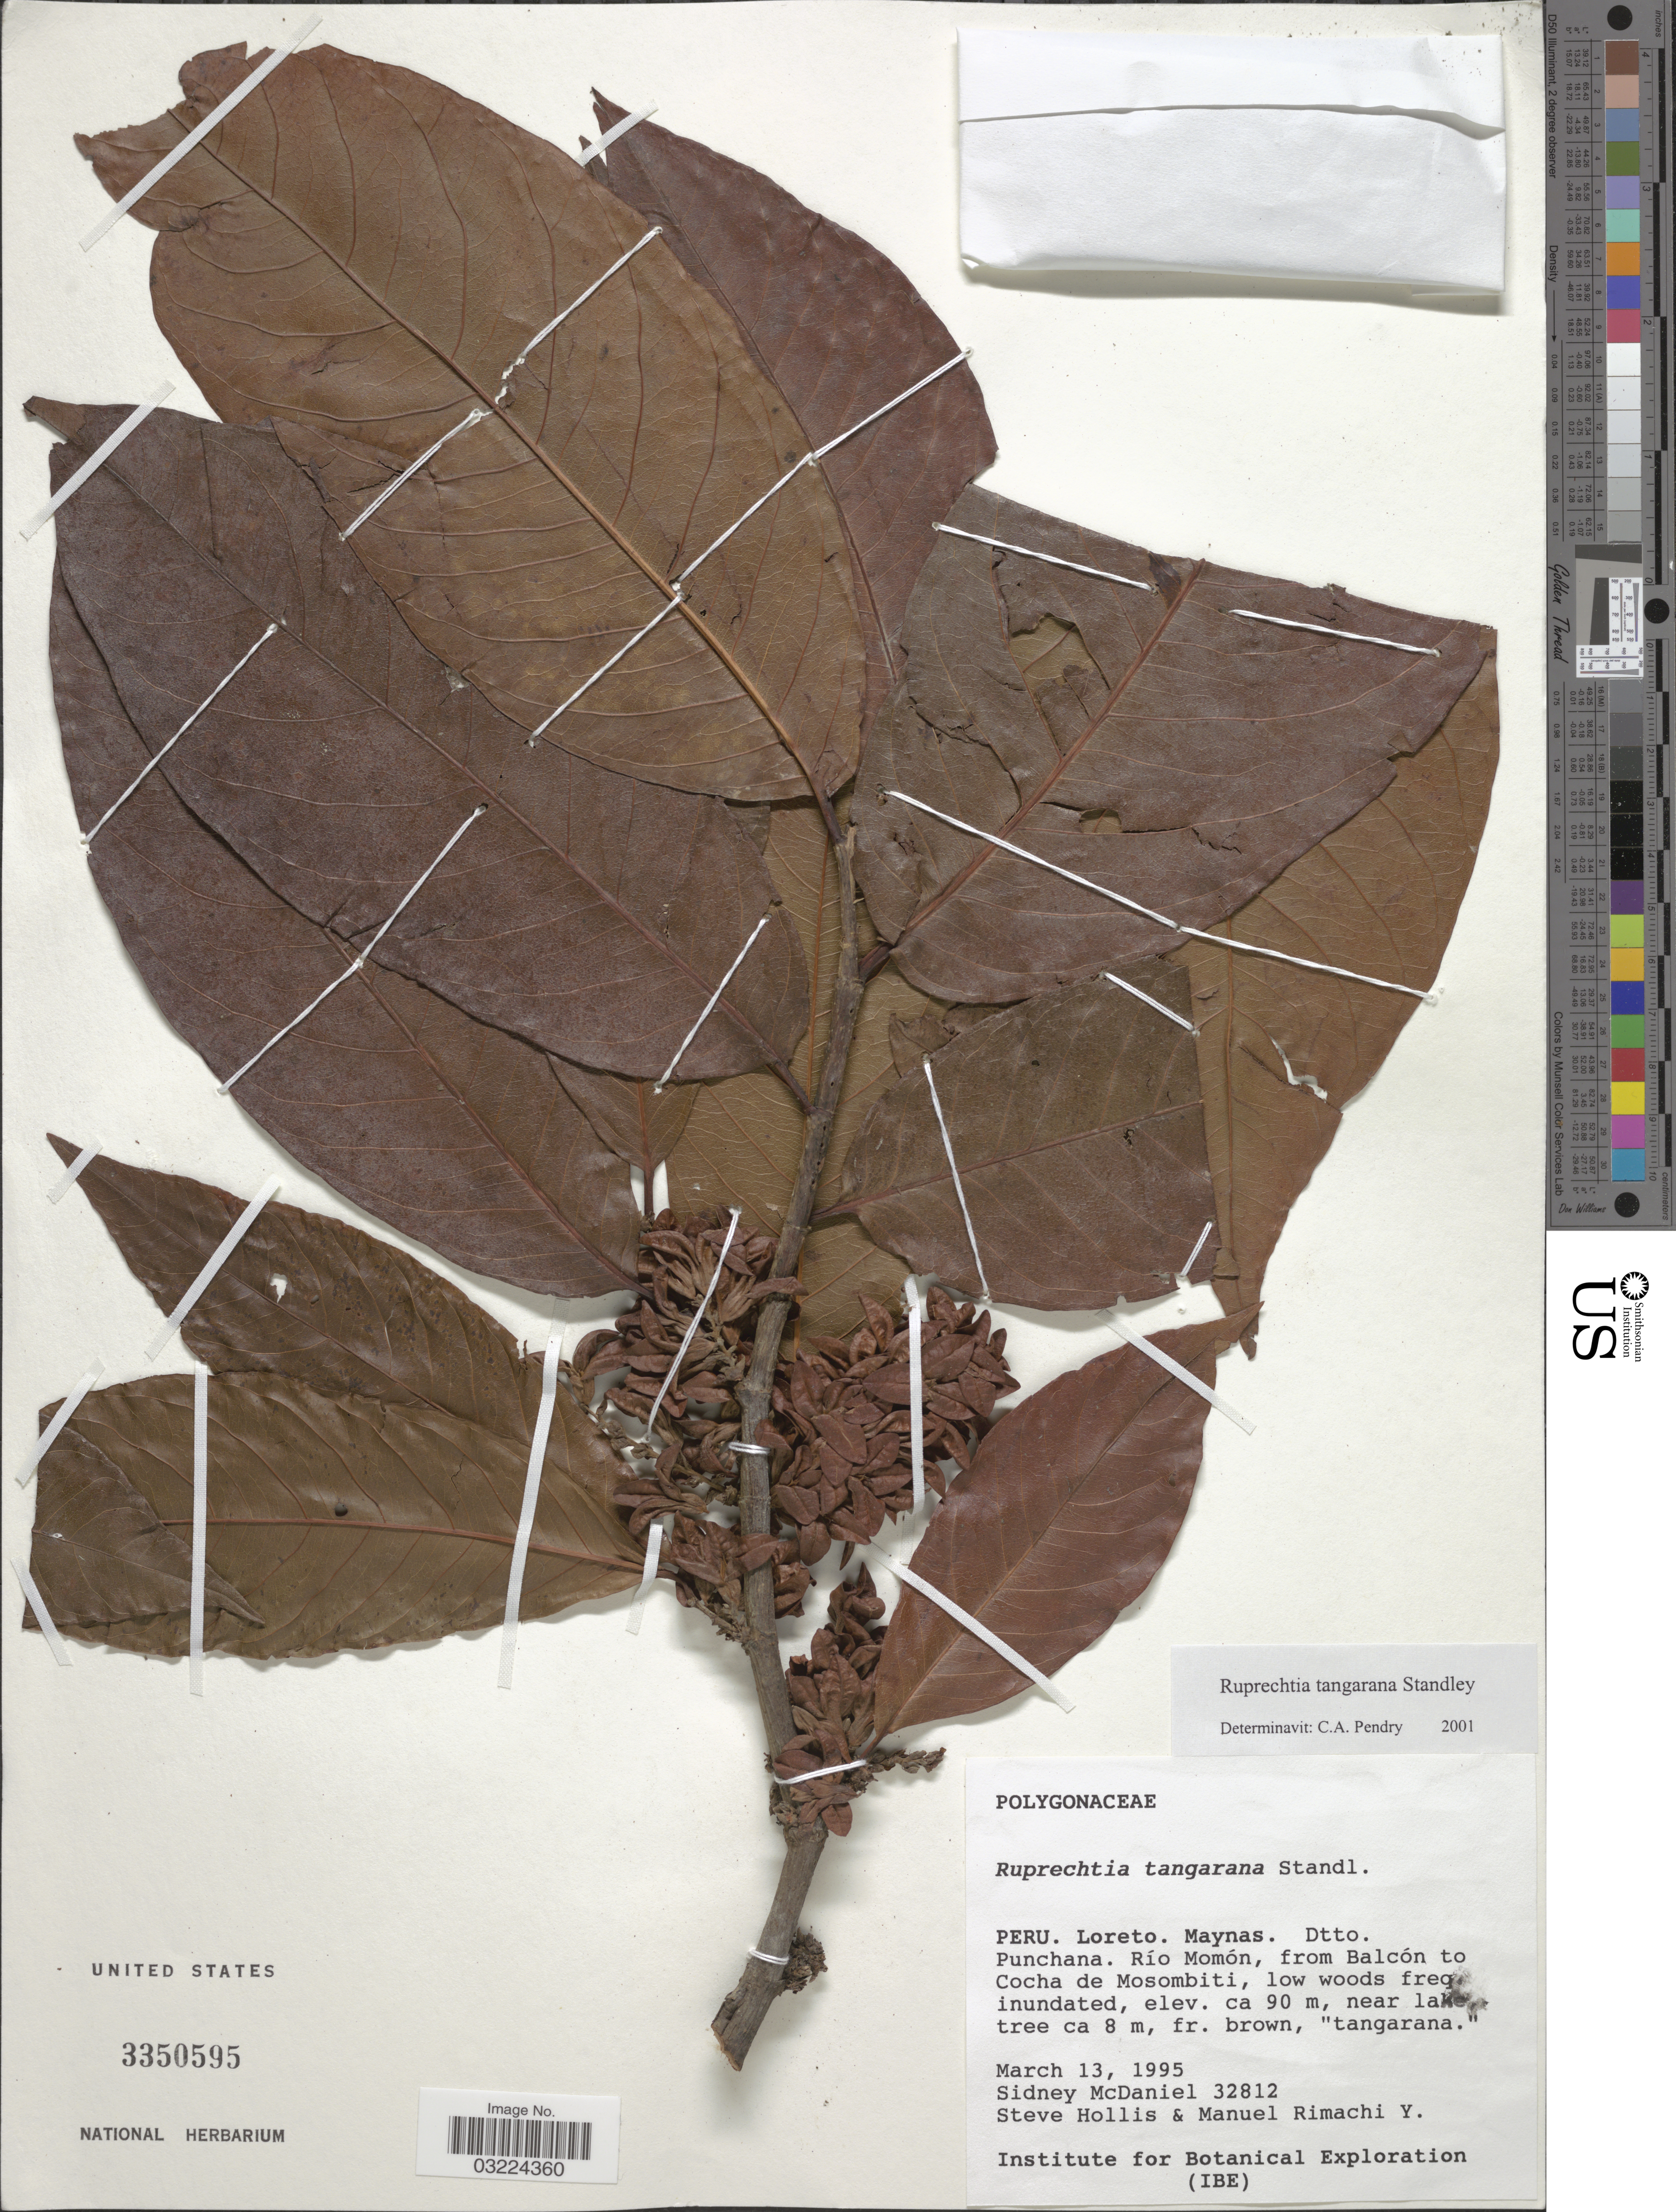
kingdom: Plantae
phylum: Tracheophyta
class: Magnoliopsida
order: Caryophyllales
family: Polygonaceae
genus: Ruprechtia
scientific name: Ruprechtia tangarana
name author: Standl.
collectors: S. McDaniel, S. Hollis & M. Rimachi Y.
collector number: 32812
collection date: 1995-03-13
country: Peru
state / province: Loreto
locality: Maynas. Dtto. Punchana. Río Momón, from Balcón to Cocha de Mosombiti.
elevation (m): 90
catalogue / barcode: US 3350595